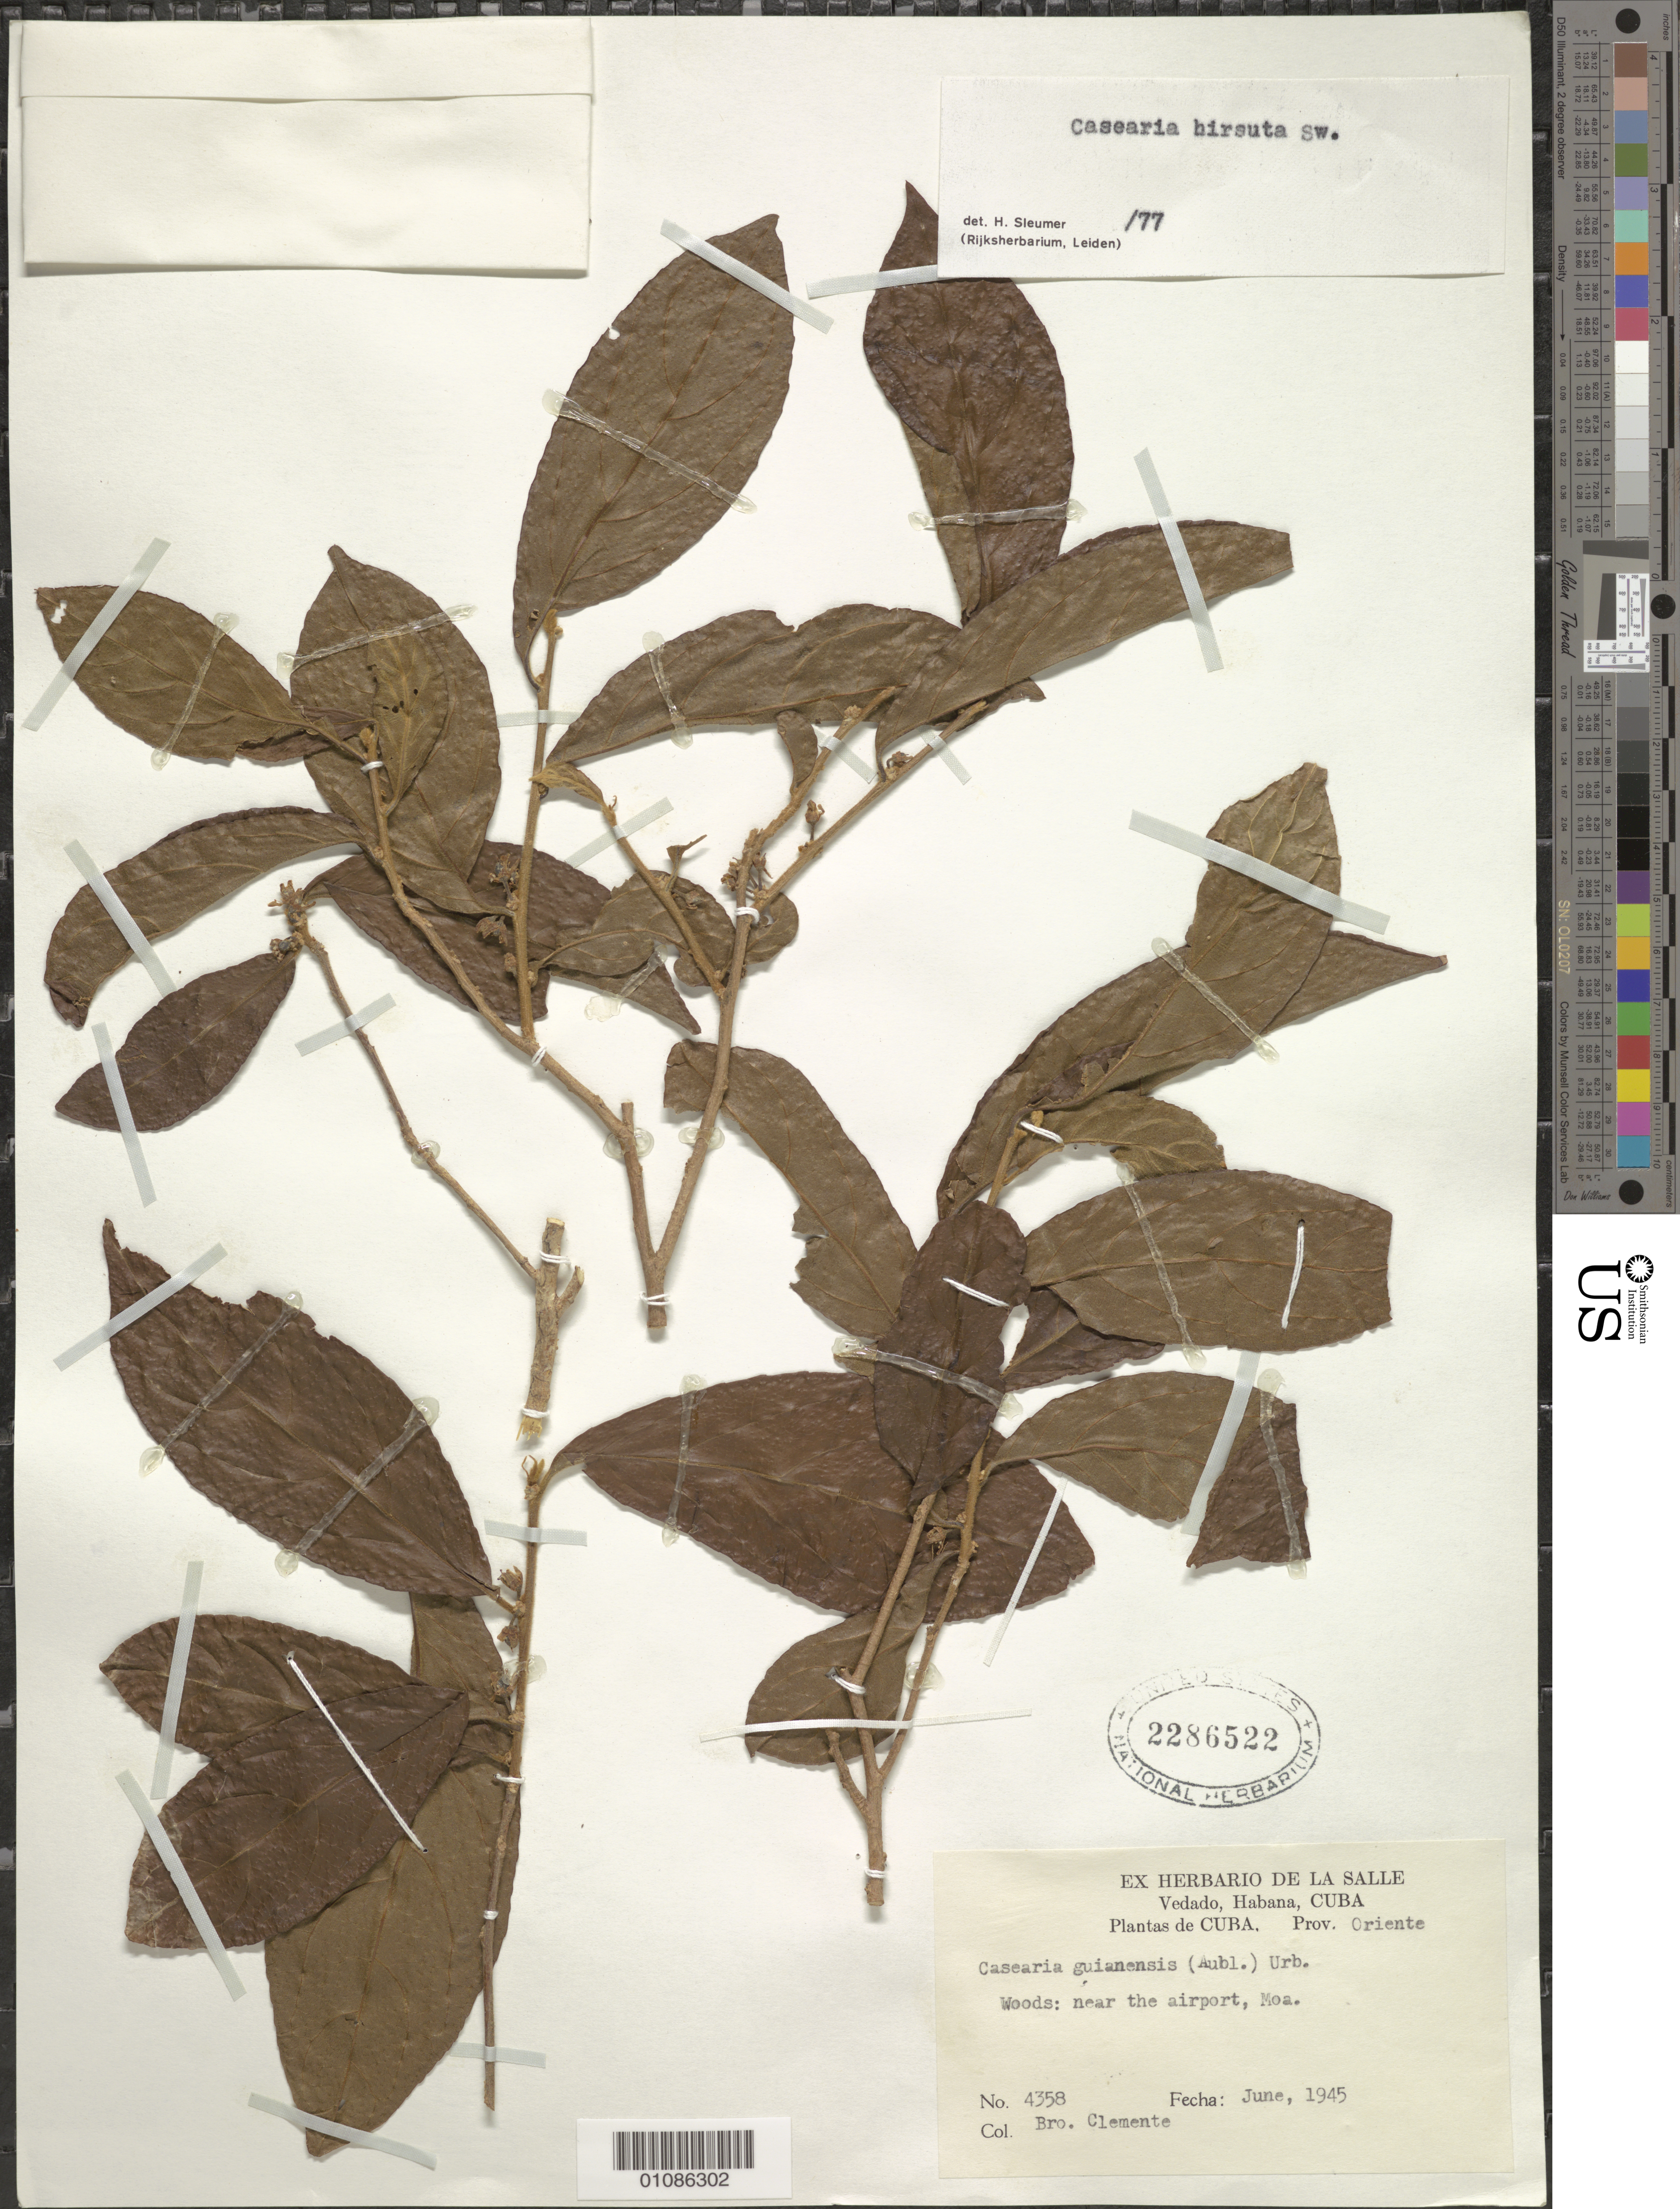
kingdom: Plantae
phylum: Tracheophyta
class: Magnoliopsida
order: Malpighiales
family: Salicaceae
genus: Casearia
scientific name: Casearia hirsuta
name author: Sw.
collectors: Bro. Clemente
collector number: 4358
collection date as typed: Jun 1945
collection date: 1945-06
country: Cuba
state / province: Oriente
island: Cuba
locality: Near the airport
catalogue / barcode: US 2286522